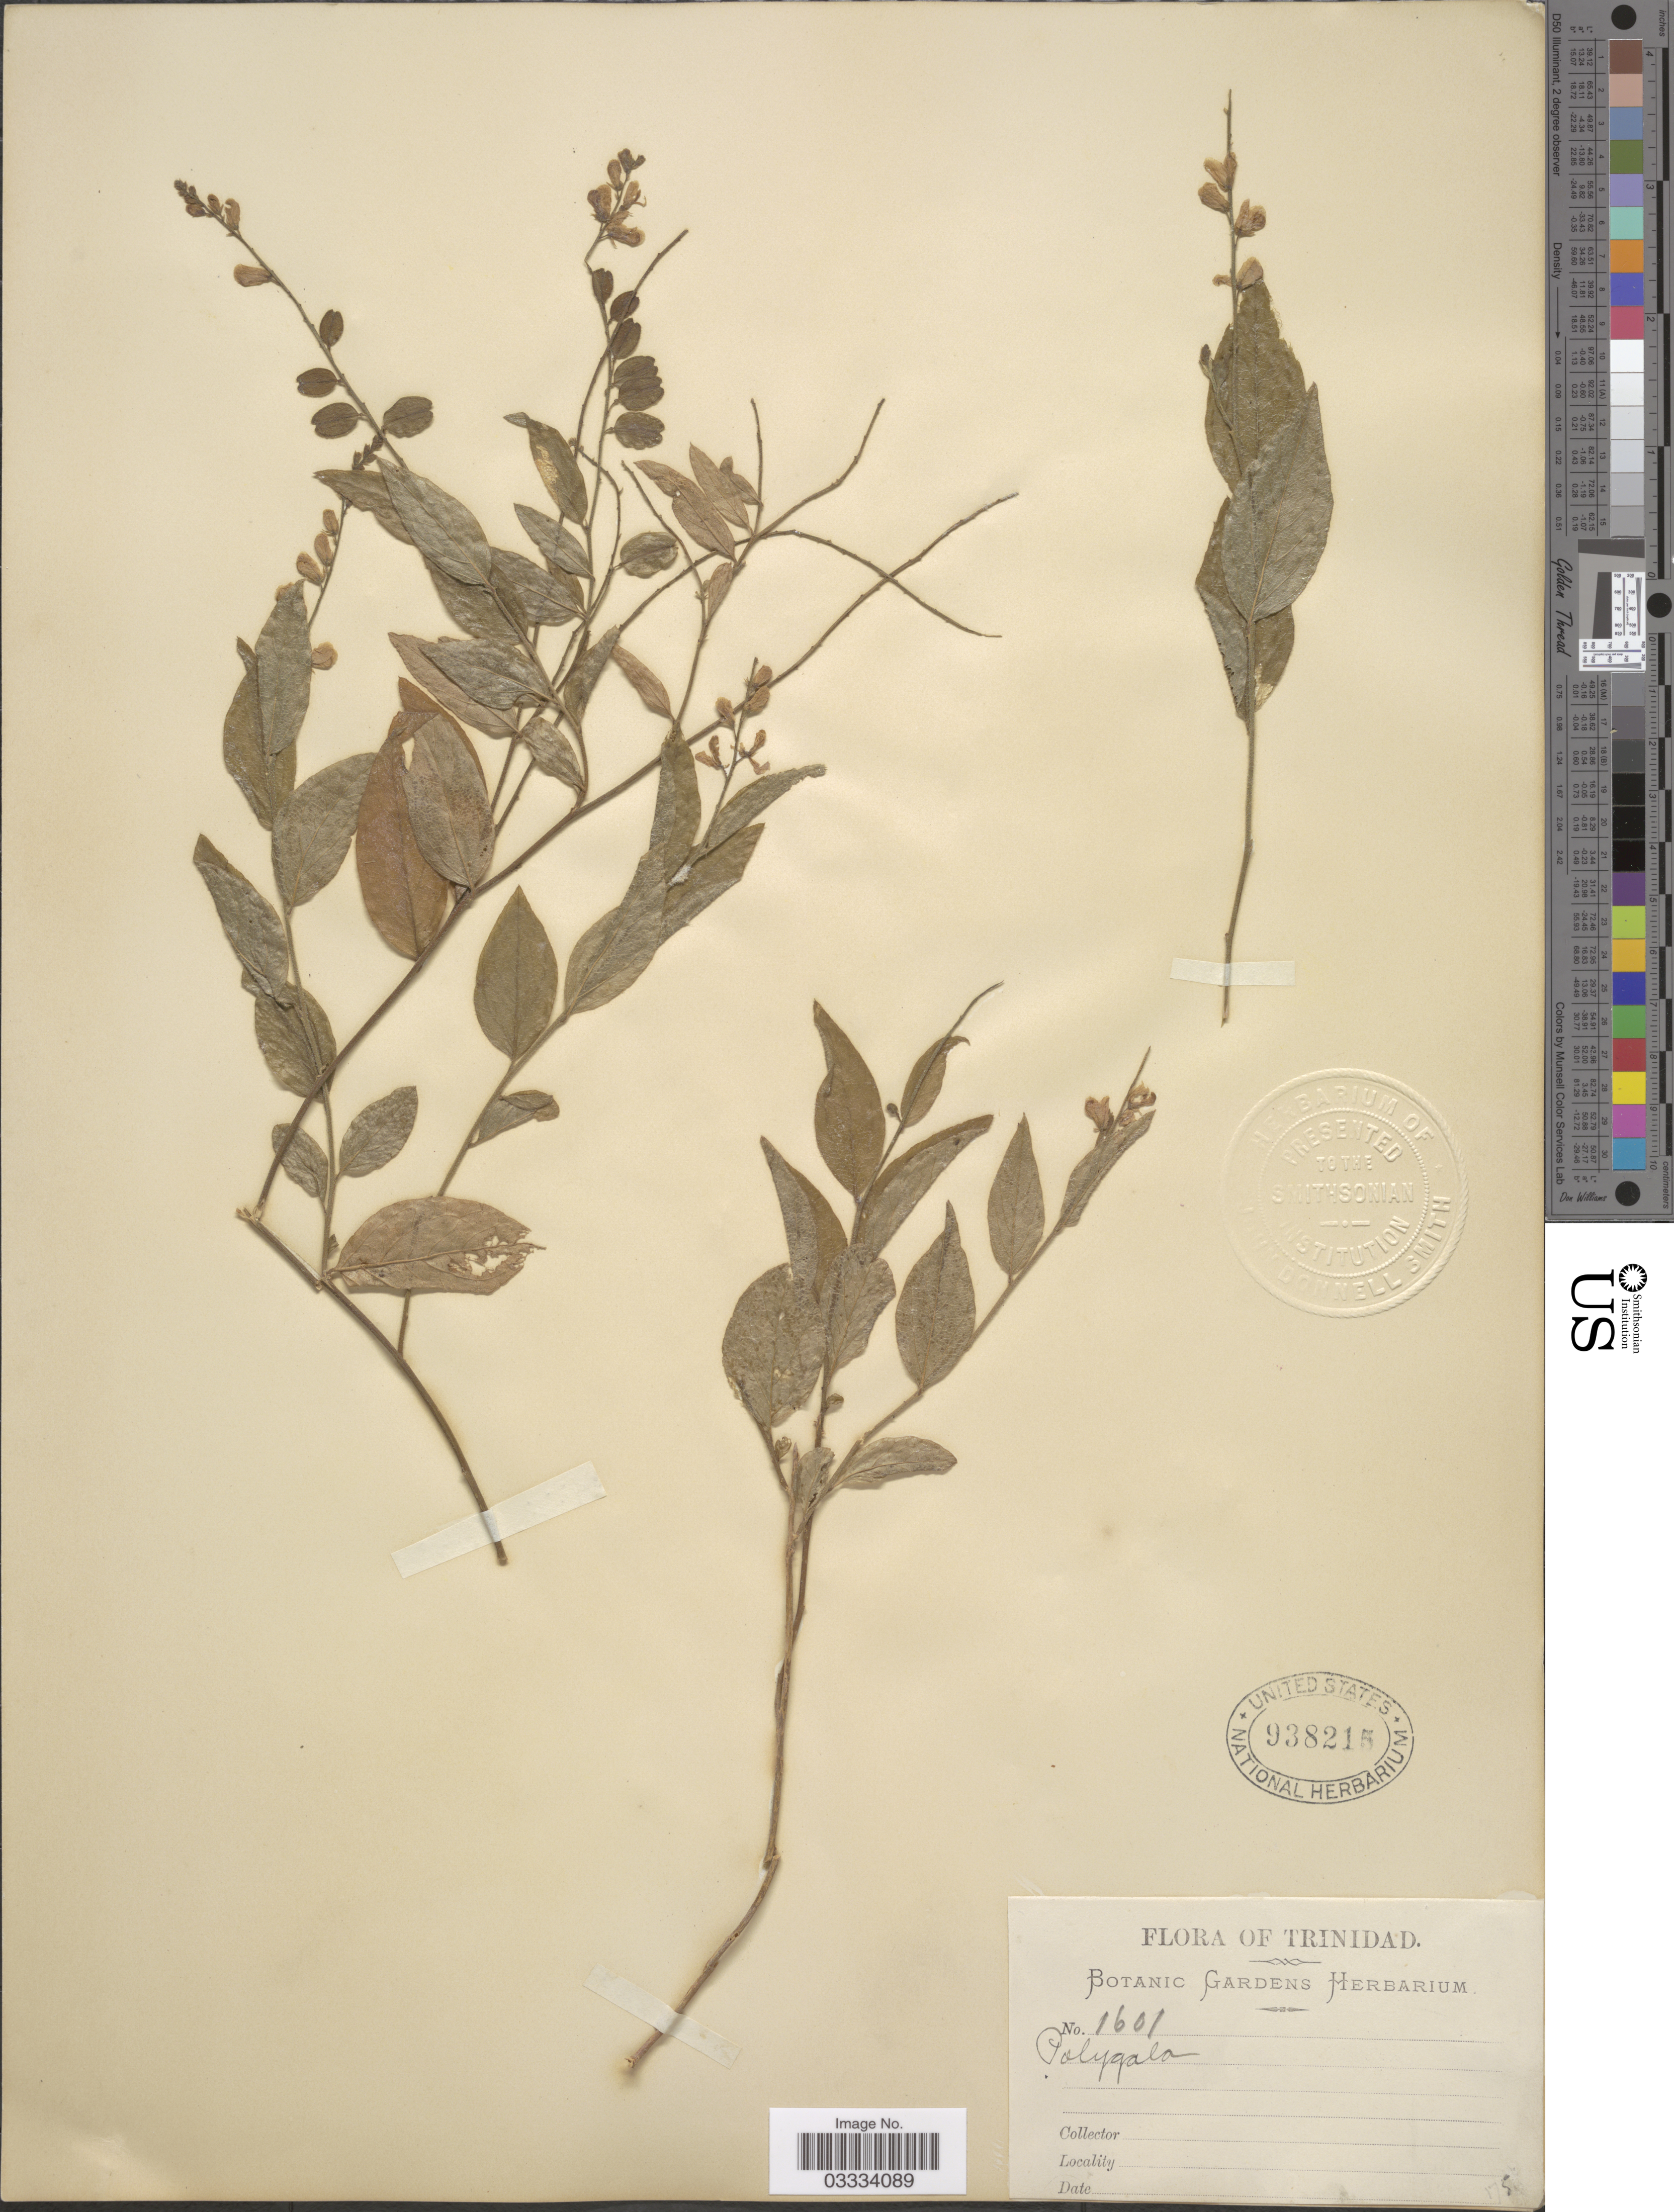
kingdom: Plantae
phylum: Tracheophyta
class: Magnoliopsida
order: Fabales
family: Polygalaceae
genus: Hebecarpa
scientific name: Hebecarpa caracasana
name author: (Kunth) J.R. Abbott & J.F.B. Pastore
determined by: Strong, Mark T., (BOT), Smithsonian Institution - National Museum of Natural History (UNITED STATES)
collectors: ex herb. Botanic Gardens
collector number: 1601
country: Trinidad and Tobago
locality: Trinidad.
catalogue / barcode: US 938215